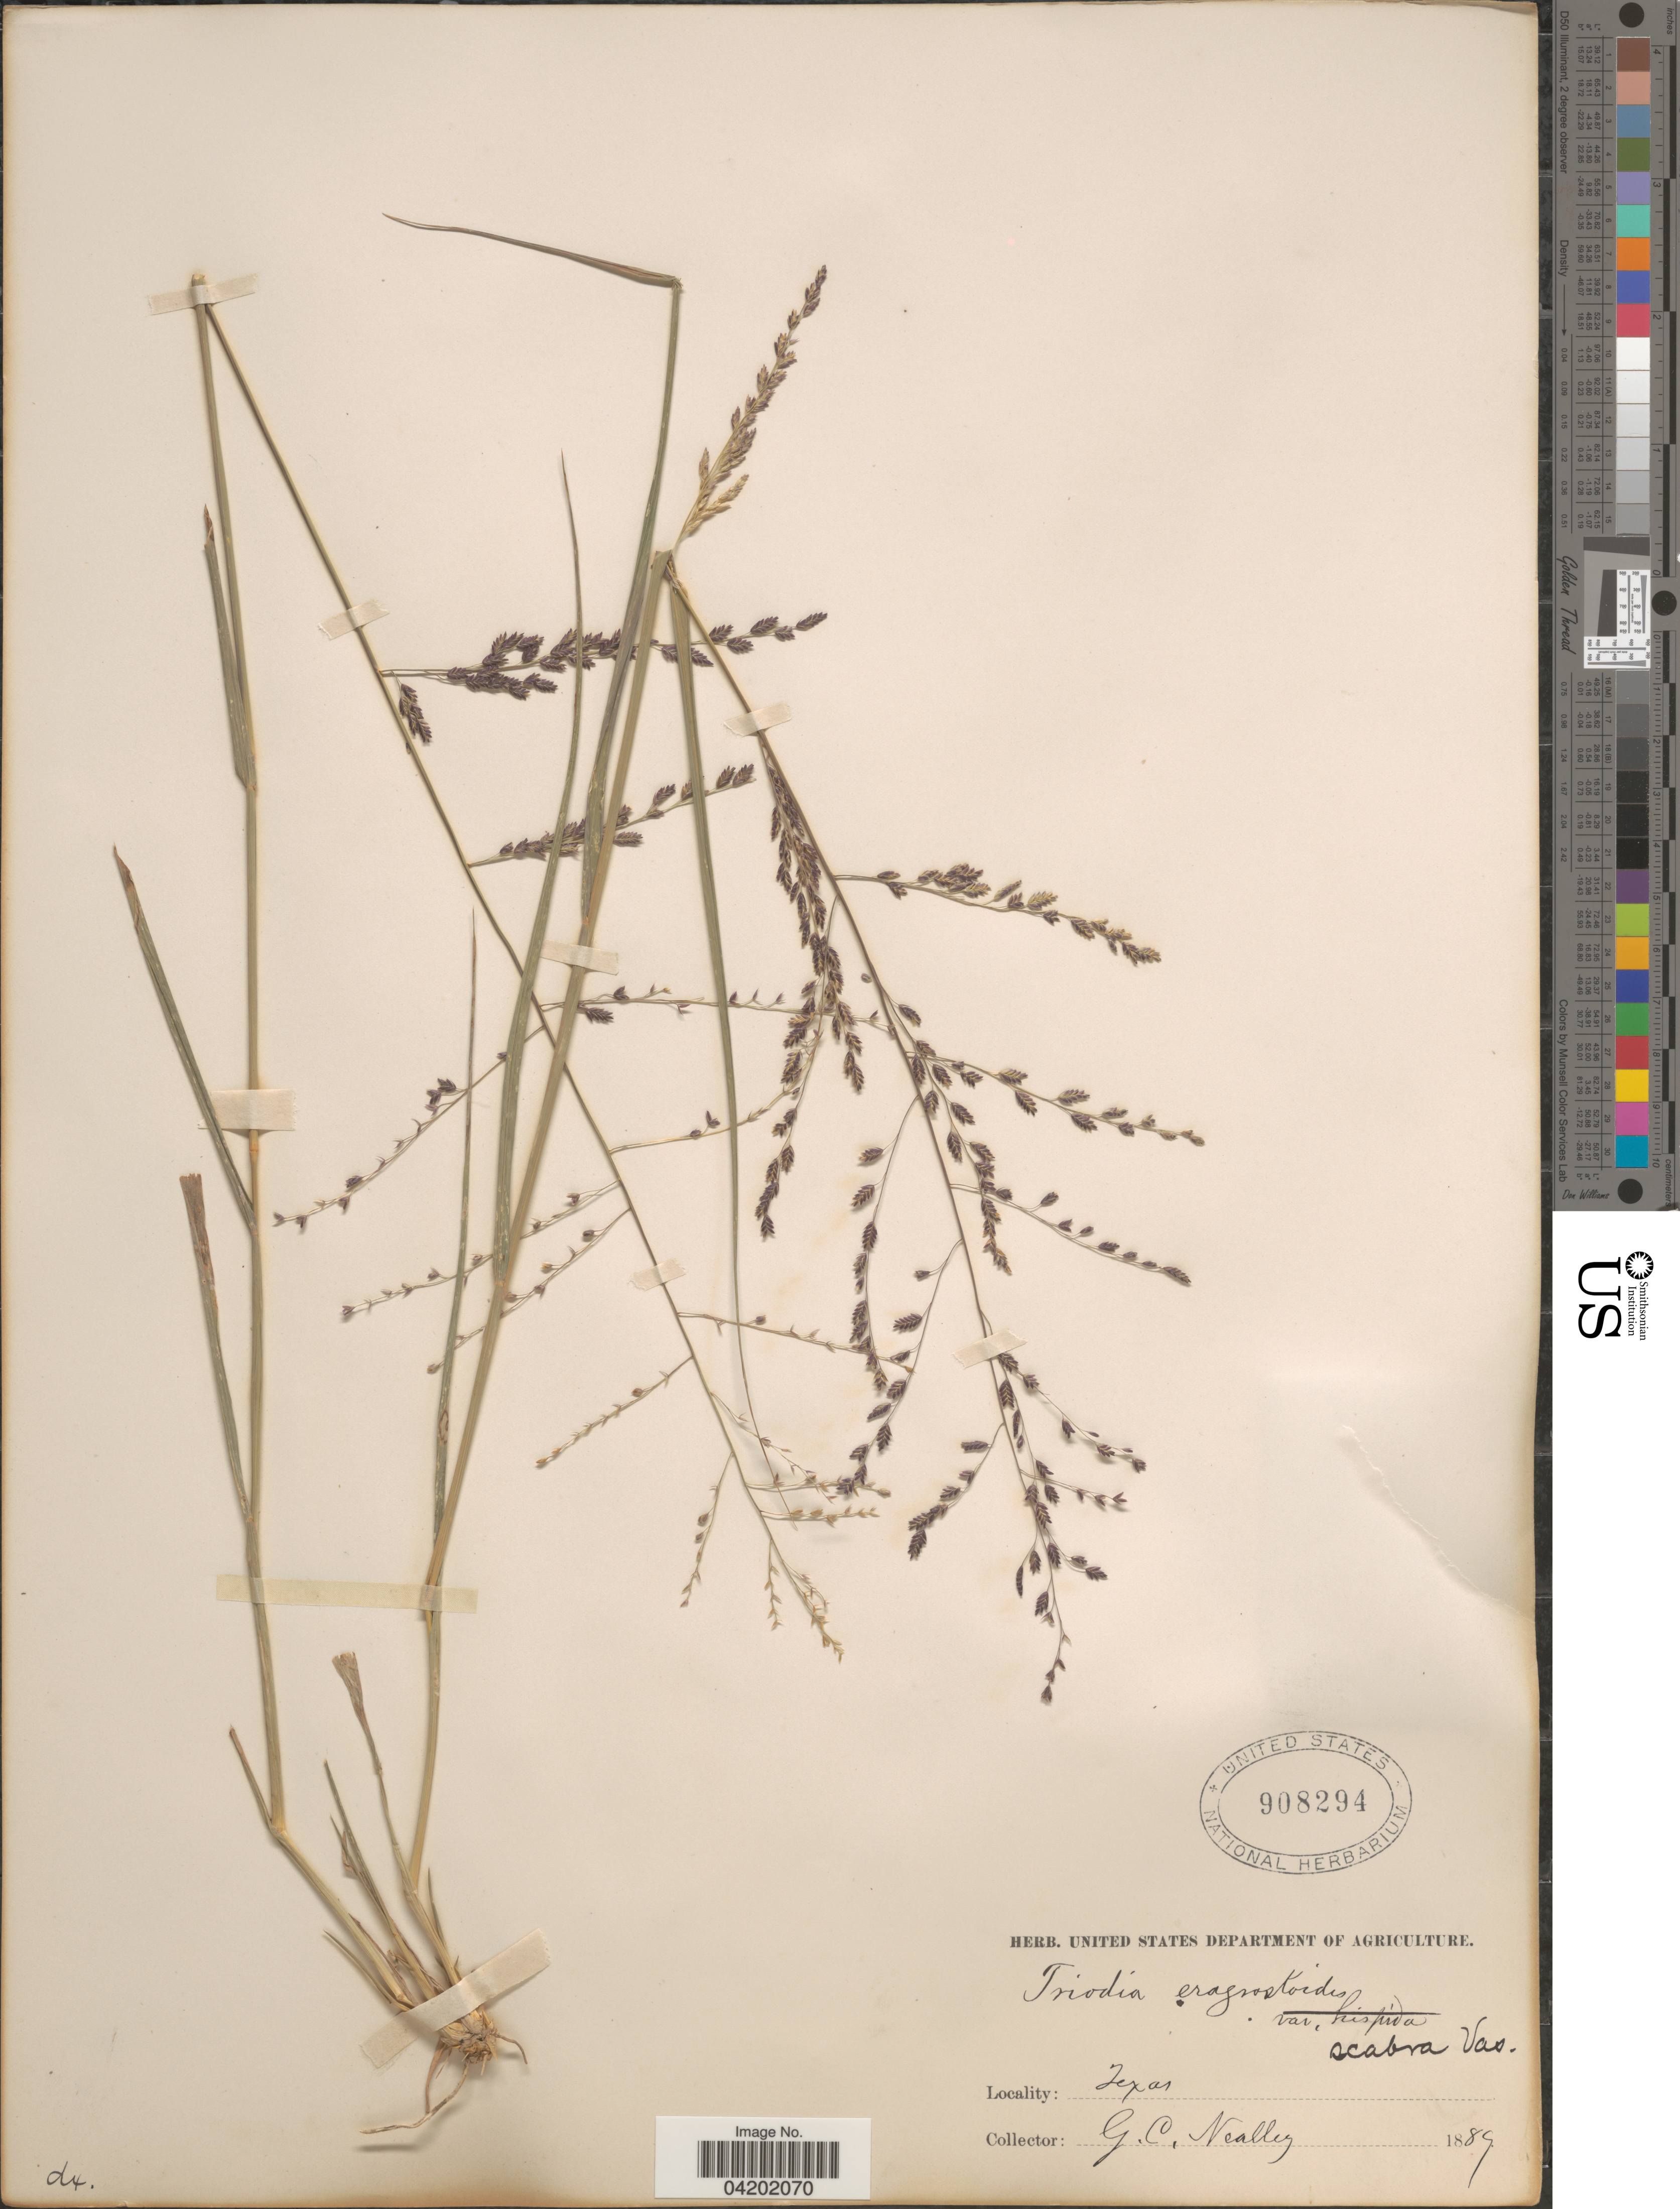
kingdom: Plantae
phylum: Tracheophyta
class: Liliopsida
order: Poales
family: Poaceae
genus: Triplasiella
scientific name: Triplasiella eragrostoides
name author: (Vasey & Scribn.) P.M. Peterson & Romasch.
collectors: G. C. Nealley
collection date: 1889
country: United States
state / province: Texas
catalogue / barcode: US 908294